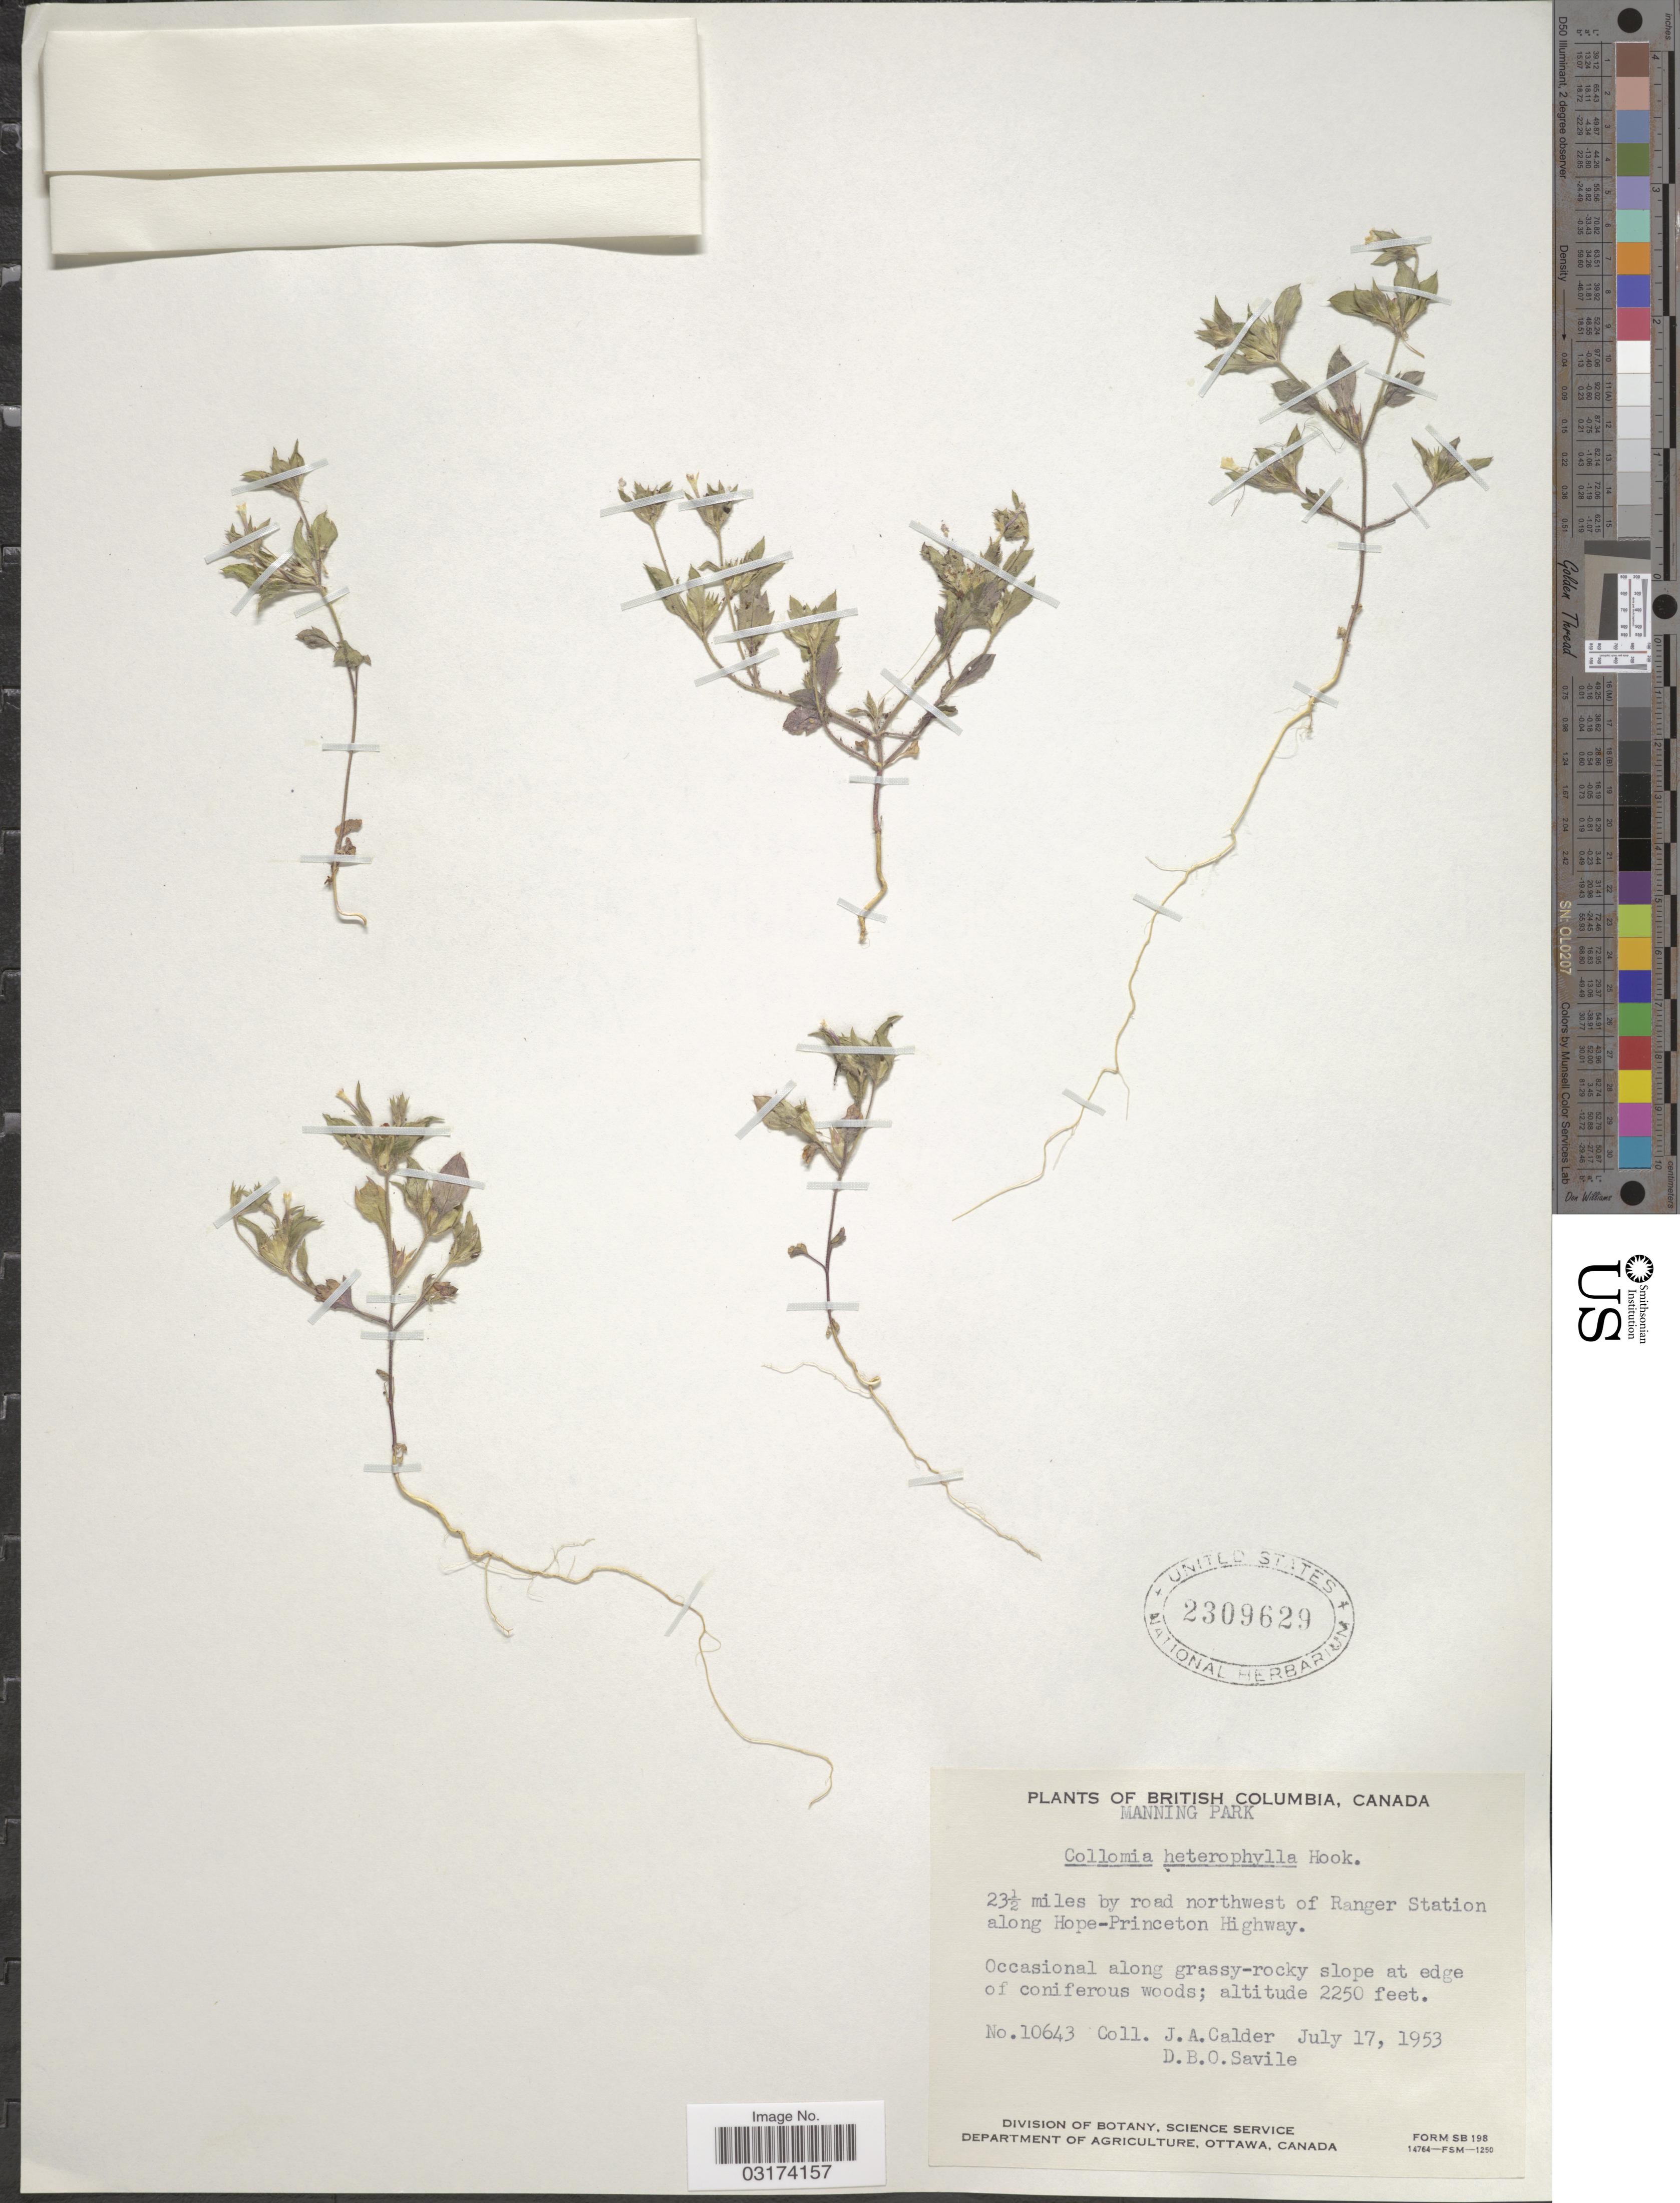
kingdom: Plantae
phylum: Tracheophyta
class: Magnoliopsida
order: Ericales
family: Polemoniaceae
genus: Collomia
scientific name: Collomia diversifolia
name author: Greene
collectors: J. A. Calder & D. Savile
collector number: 10643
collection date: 1953-07-17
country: Canada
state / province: British Columbia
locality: Manning Park. 23½ miles by road northwest of Ranger Station along Hope-Princeton Highway.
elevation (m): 686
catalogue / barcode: US 2309629